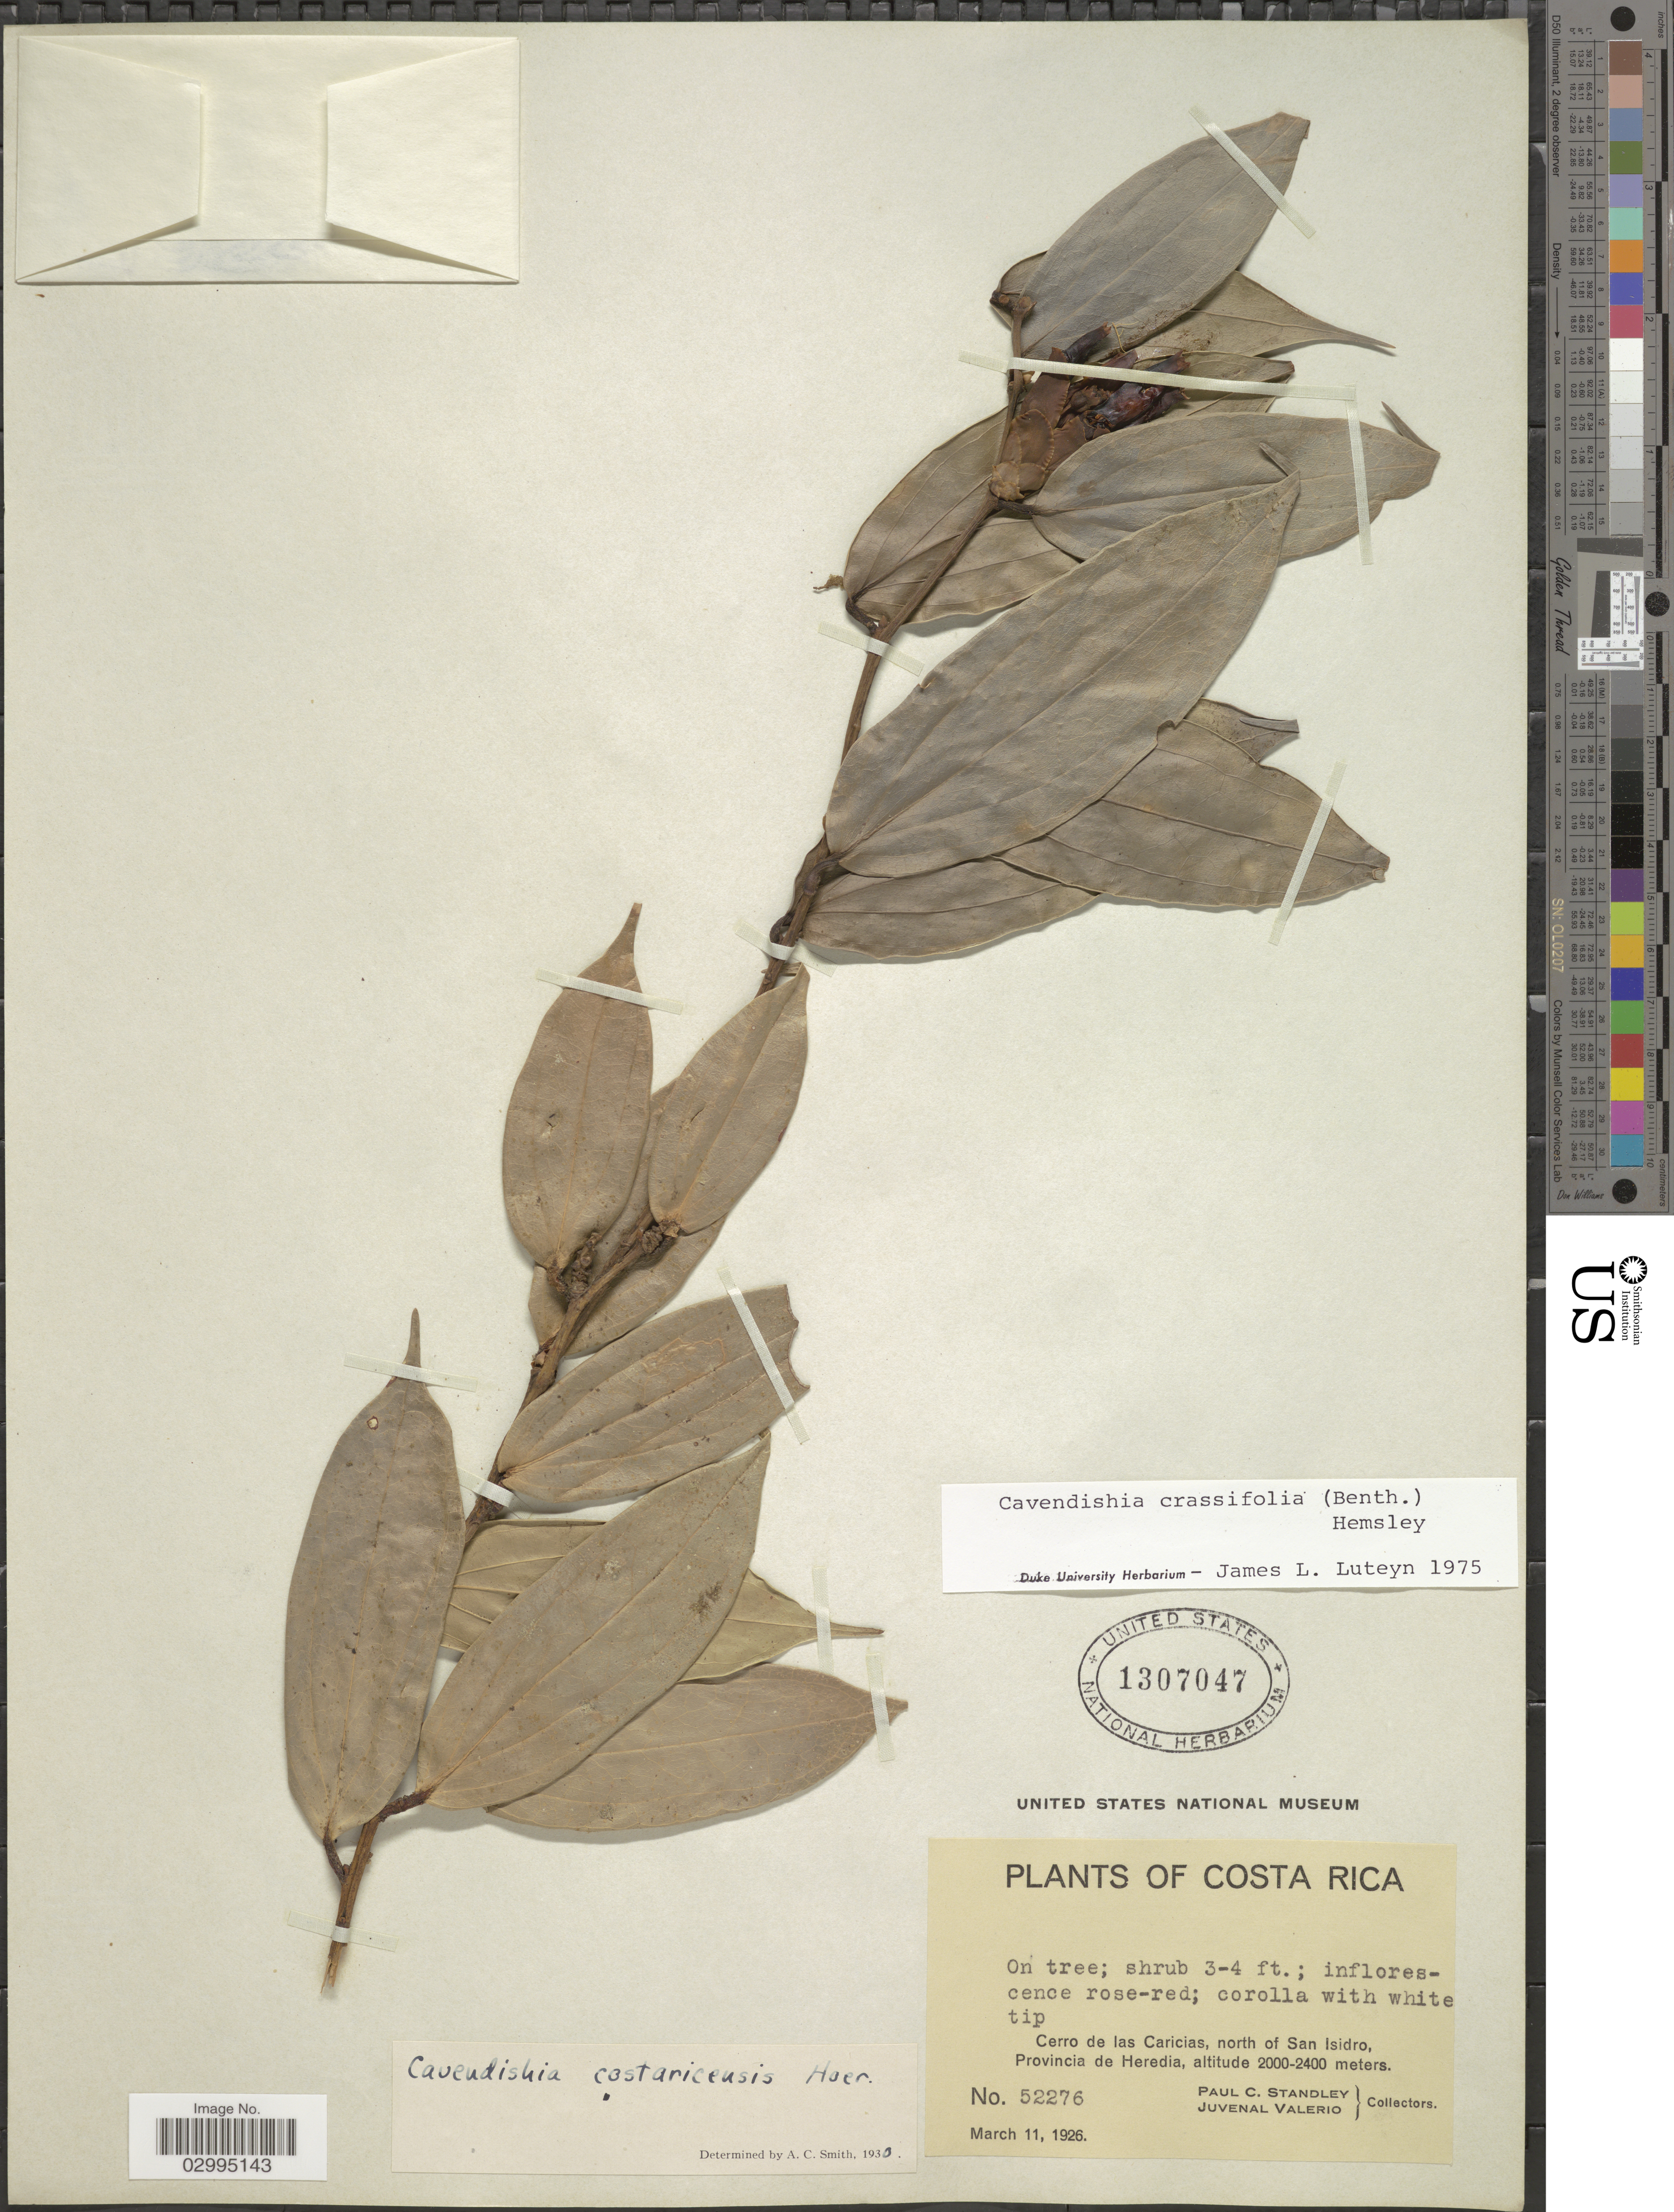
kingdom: Plantae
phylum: Tracheophyta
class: Magnoliopsida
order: Ericales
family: Ericaceae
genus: Cavendishia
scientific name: Cavendishia crassifolia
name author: (Benth.) Hemsl.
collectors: P. C. Standley & J. Valerio R.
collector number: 52276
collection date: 1926-03-11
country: Costa Rica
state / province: Heredia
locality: Cerro de las Caricias, north of San Isidro, Provincia de Heredia.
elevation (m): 2000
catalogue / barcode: US 1307047